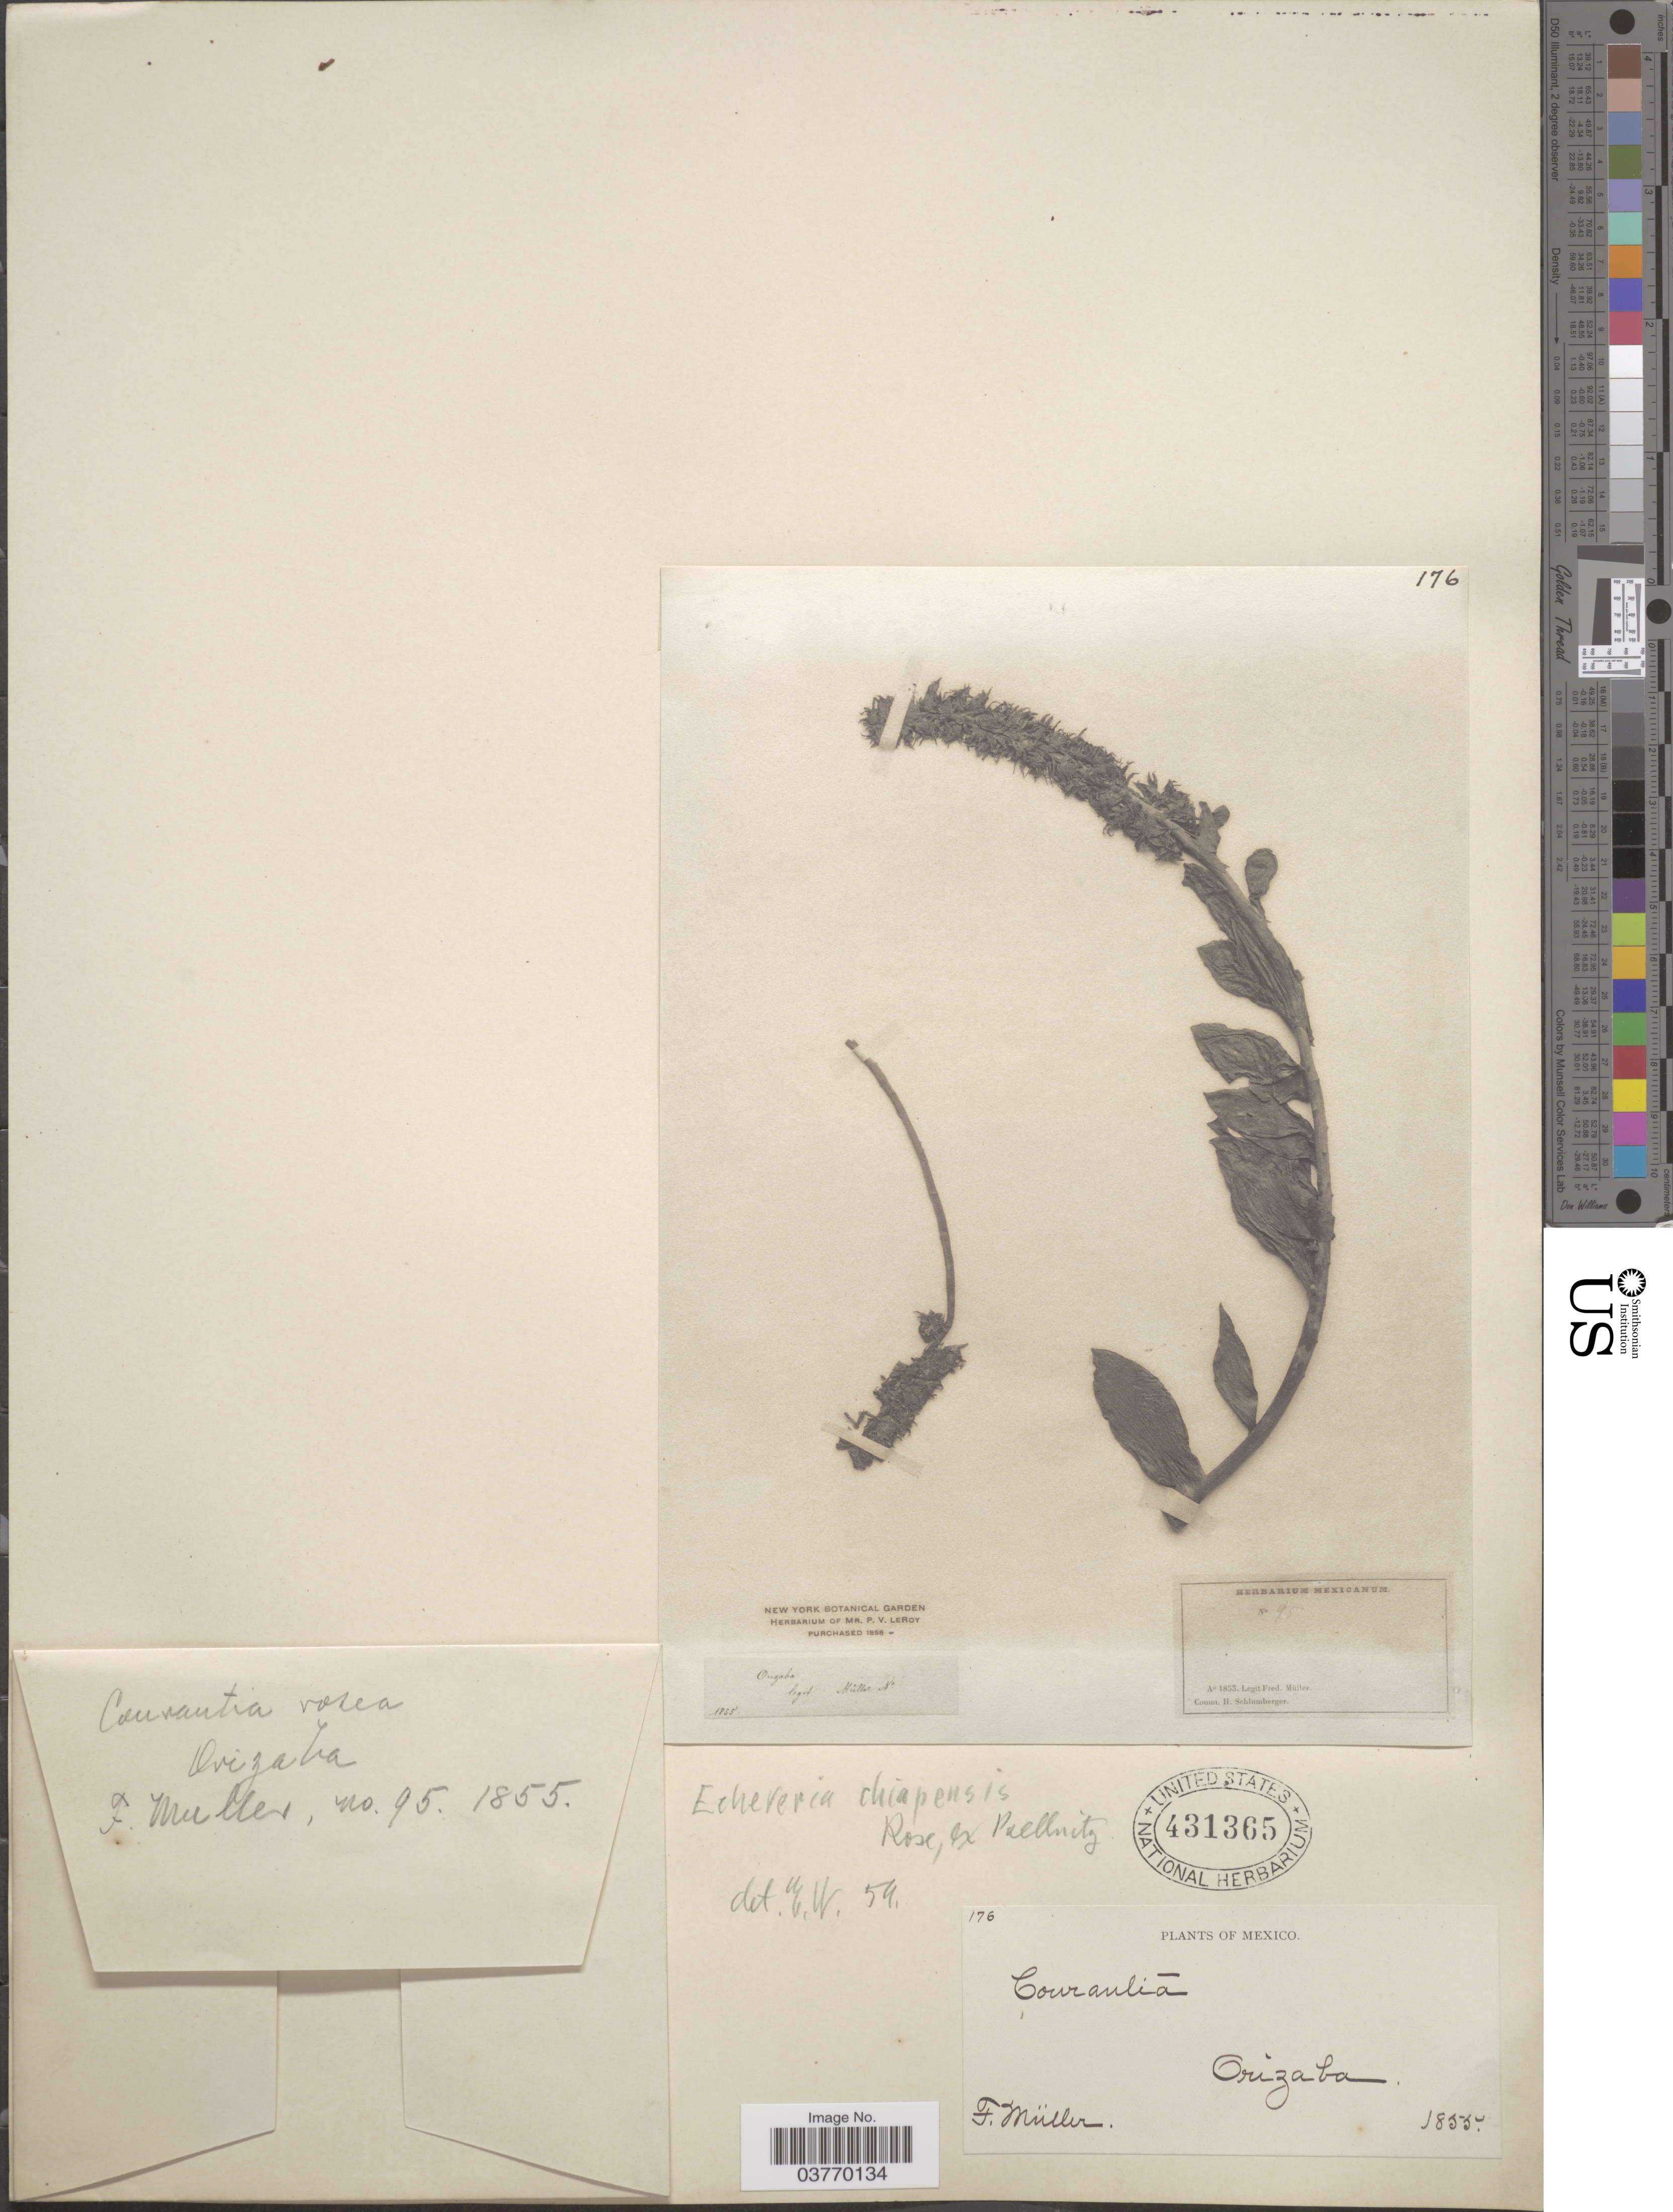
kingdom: Plantae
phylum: Tracheophyta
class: Magnoliopsida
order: Saxifragales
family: Crassulaceae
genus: Echeveria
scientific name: Echeveria chiapensis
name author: Rose ex Poelln.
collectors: F. Müller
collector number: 176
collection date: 1855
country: Mexico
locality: Orizaba.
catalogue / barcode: US 431365